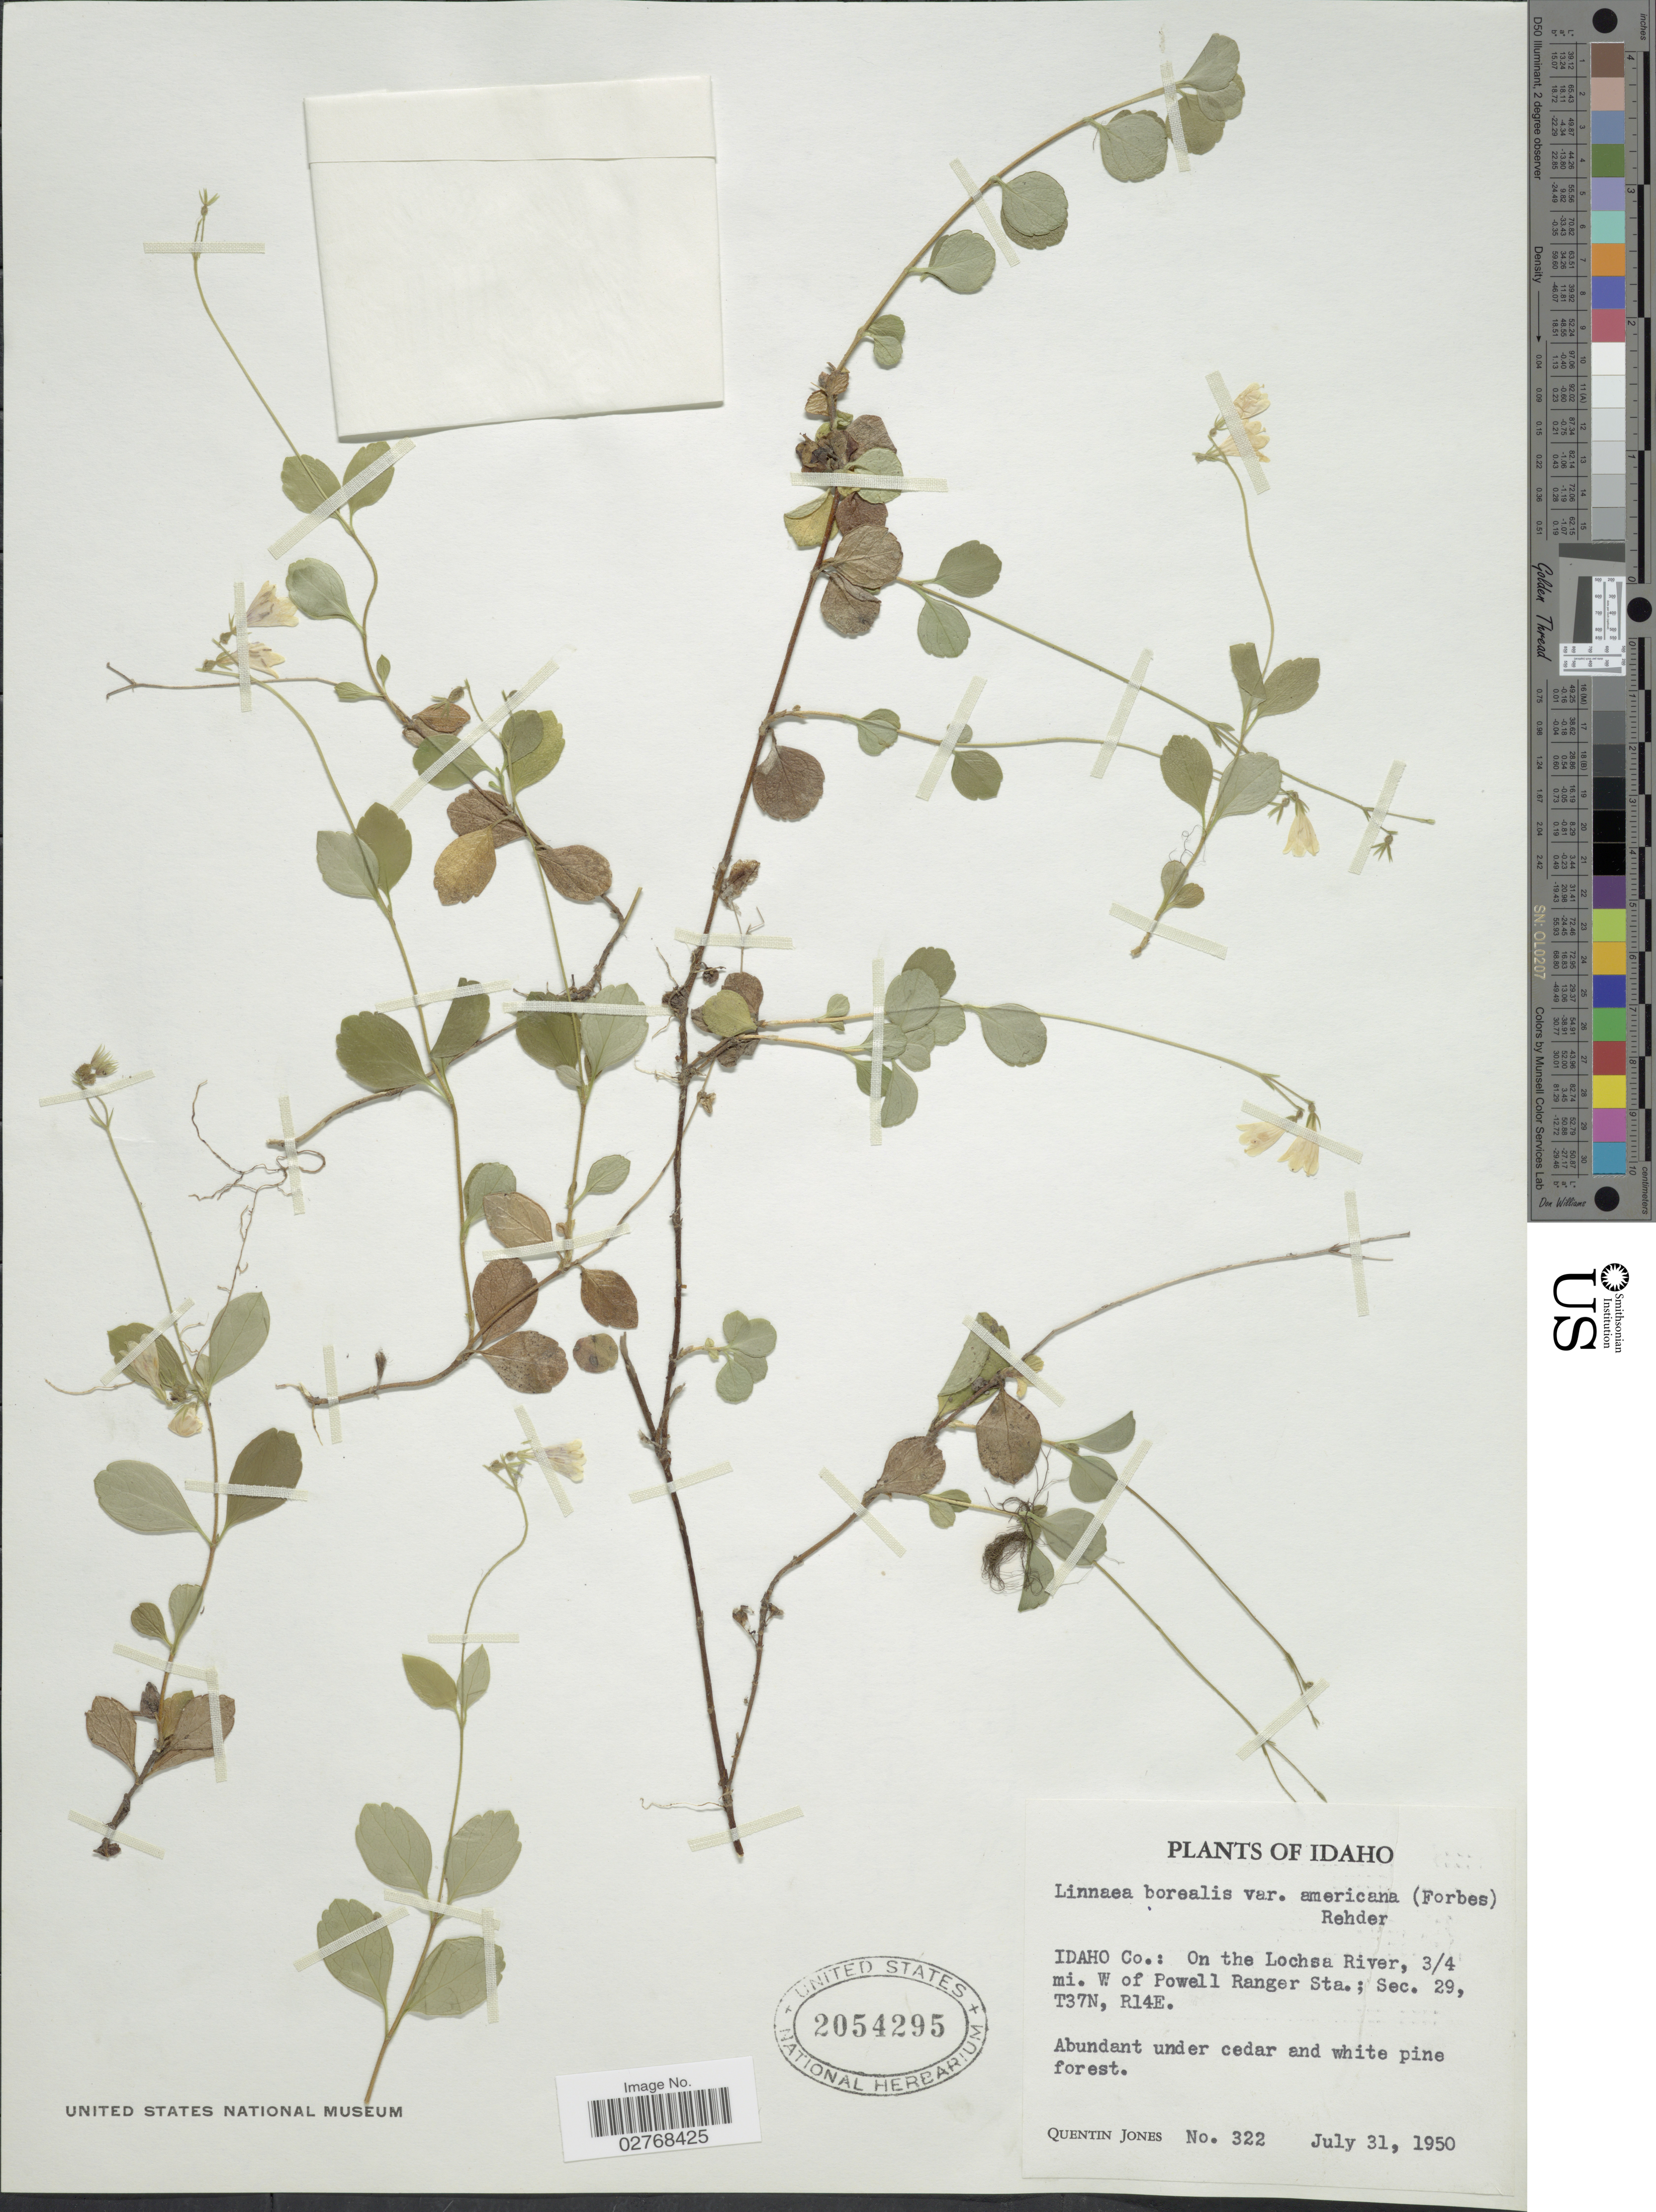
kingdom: Plantae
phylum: Tracheophyta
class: Magnoliopsida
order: Dipsacales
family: Caprifoliaceae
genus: Linnaea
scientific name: Linnaea borealis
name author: L.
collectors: Q. Jones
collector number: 322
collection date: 1950-07-31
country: United States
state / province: Idaho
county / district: Idaho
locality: On the Lochsa River, 3/4 mi. W. of Powell Ranger Sta.; Sec. 29, T37N, R14E.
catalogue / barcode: US 2054295